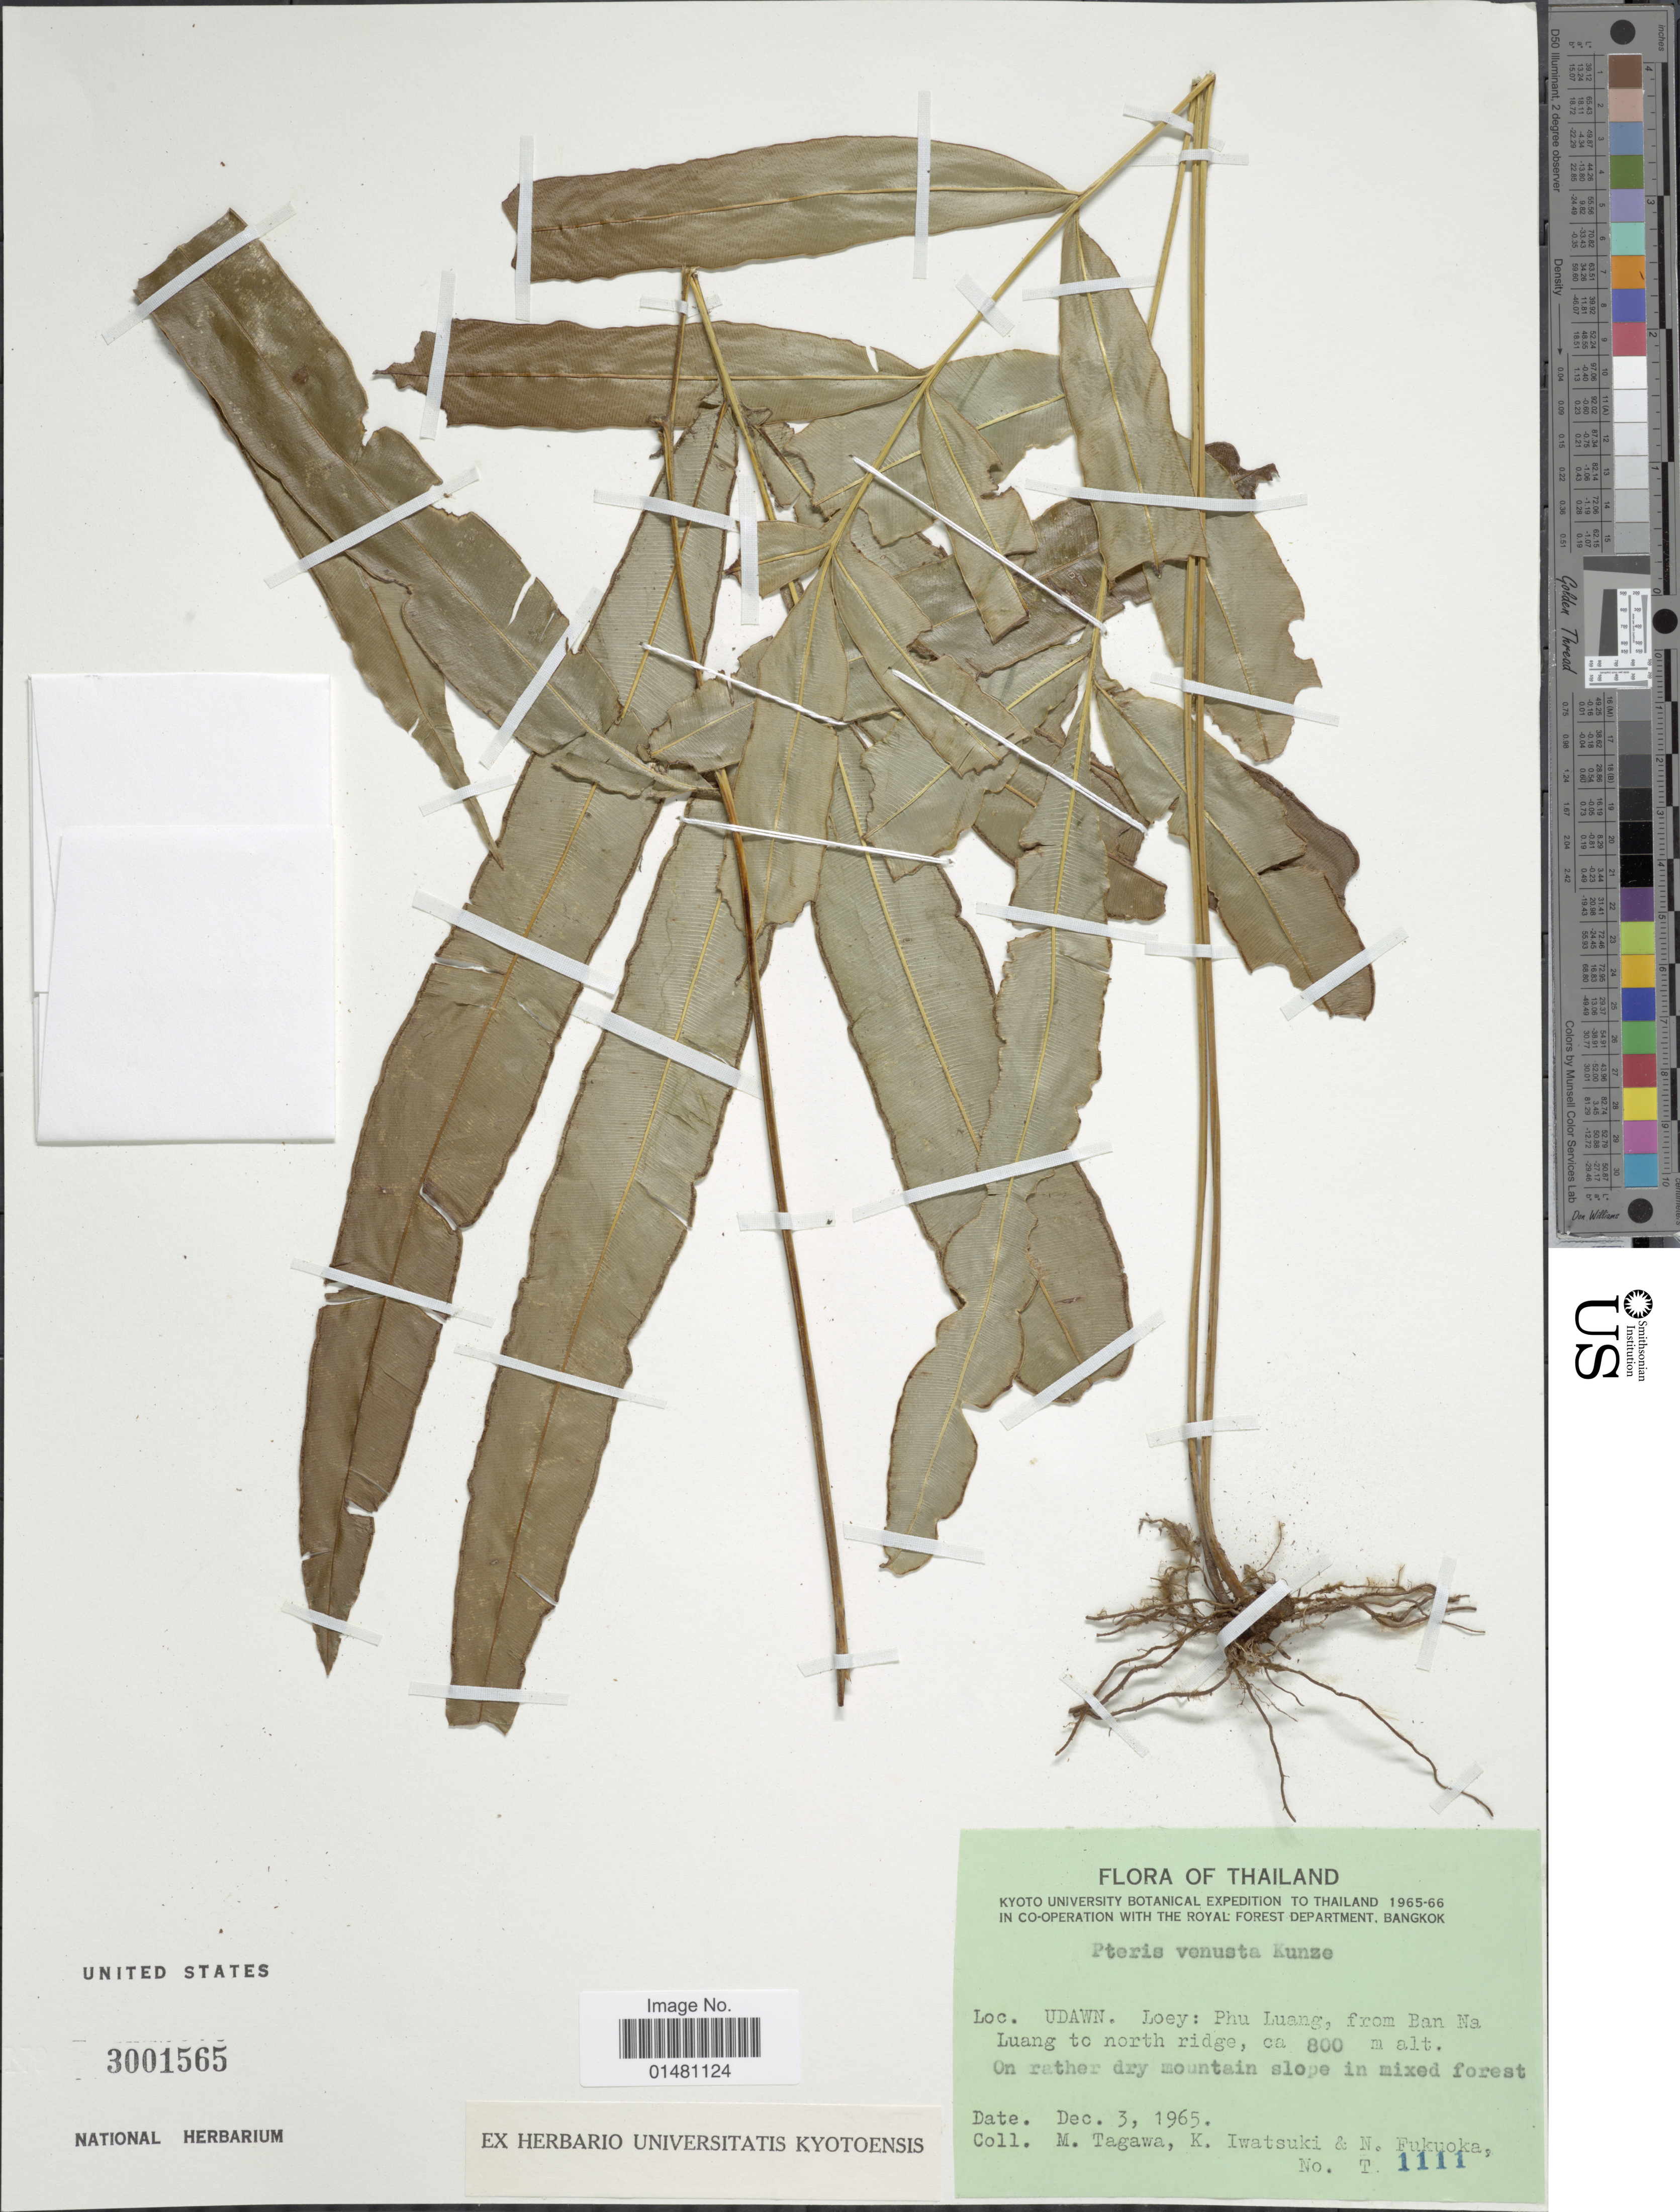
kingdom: Plantae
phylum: Tracheophyta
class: Polypodiopsida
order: Polypodiales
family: Pteridaceae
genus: Pteris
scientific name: Pteris venusta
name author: Kunze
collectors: M. Tagawa, K. Iwatsuki & N. Fukuoka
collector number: T 1111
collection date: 1965-12-03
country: Thailand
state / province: Loei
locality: Udawn. Loey: Phu Luang, from Ban Na Luang to north ridge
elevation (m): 800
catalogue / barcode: US 3001565